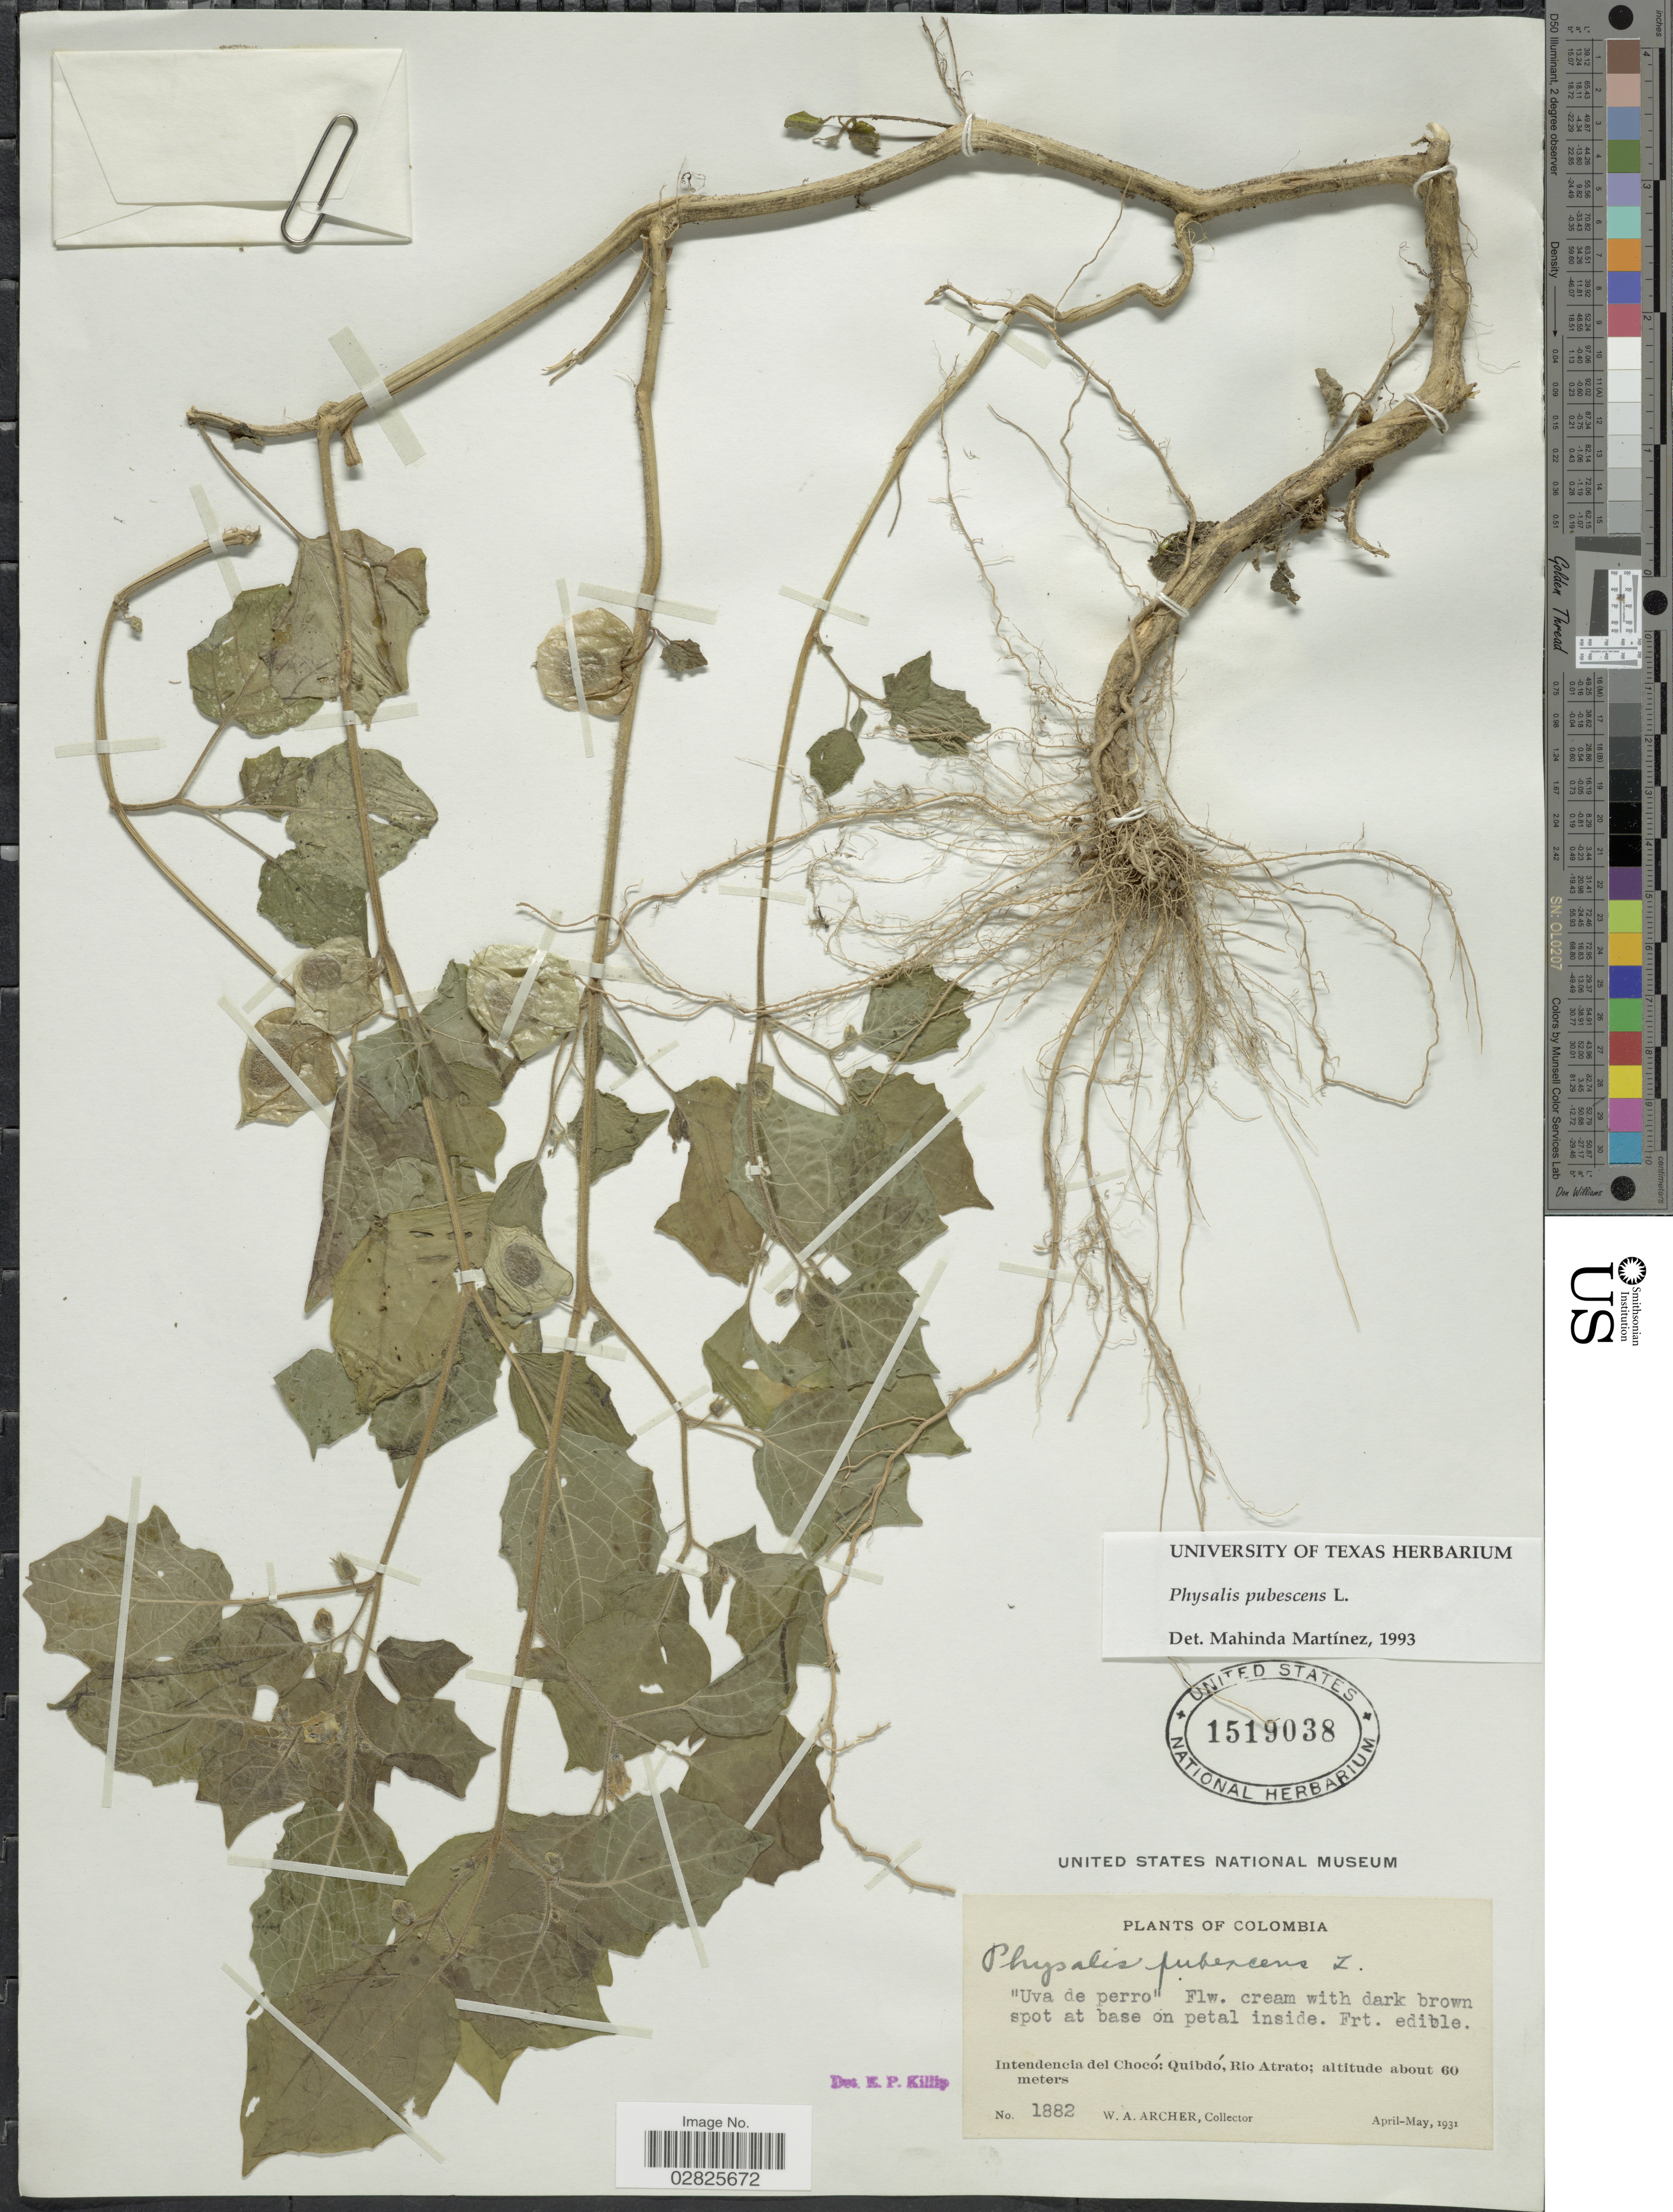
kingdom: Plantae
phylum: Tracheophyta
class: Magnoliopsida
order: Solanales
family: Solanaceae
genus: Physalis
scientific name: Physalis pubescens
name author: L.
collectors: W. A. Archer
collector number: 1882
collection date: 1931-04/1931-05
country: Colombia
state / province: Chocó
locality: Intendencia del Chocó: Quibdó, Rio Atrato.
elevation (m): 60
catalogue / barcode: US 1519038